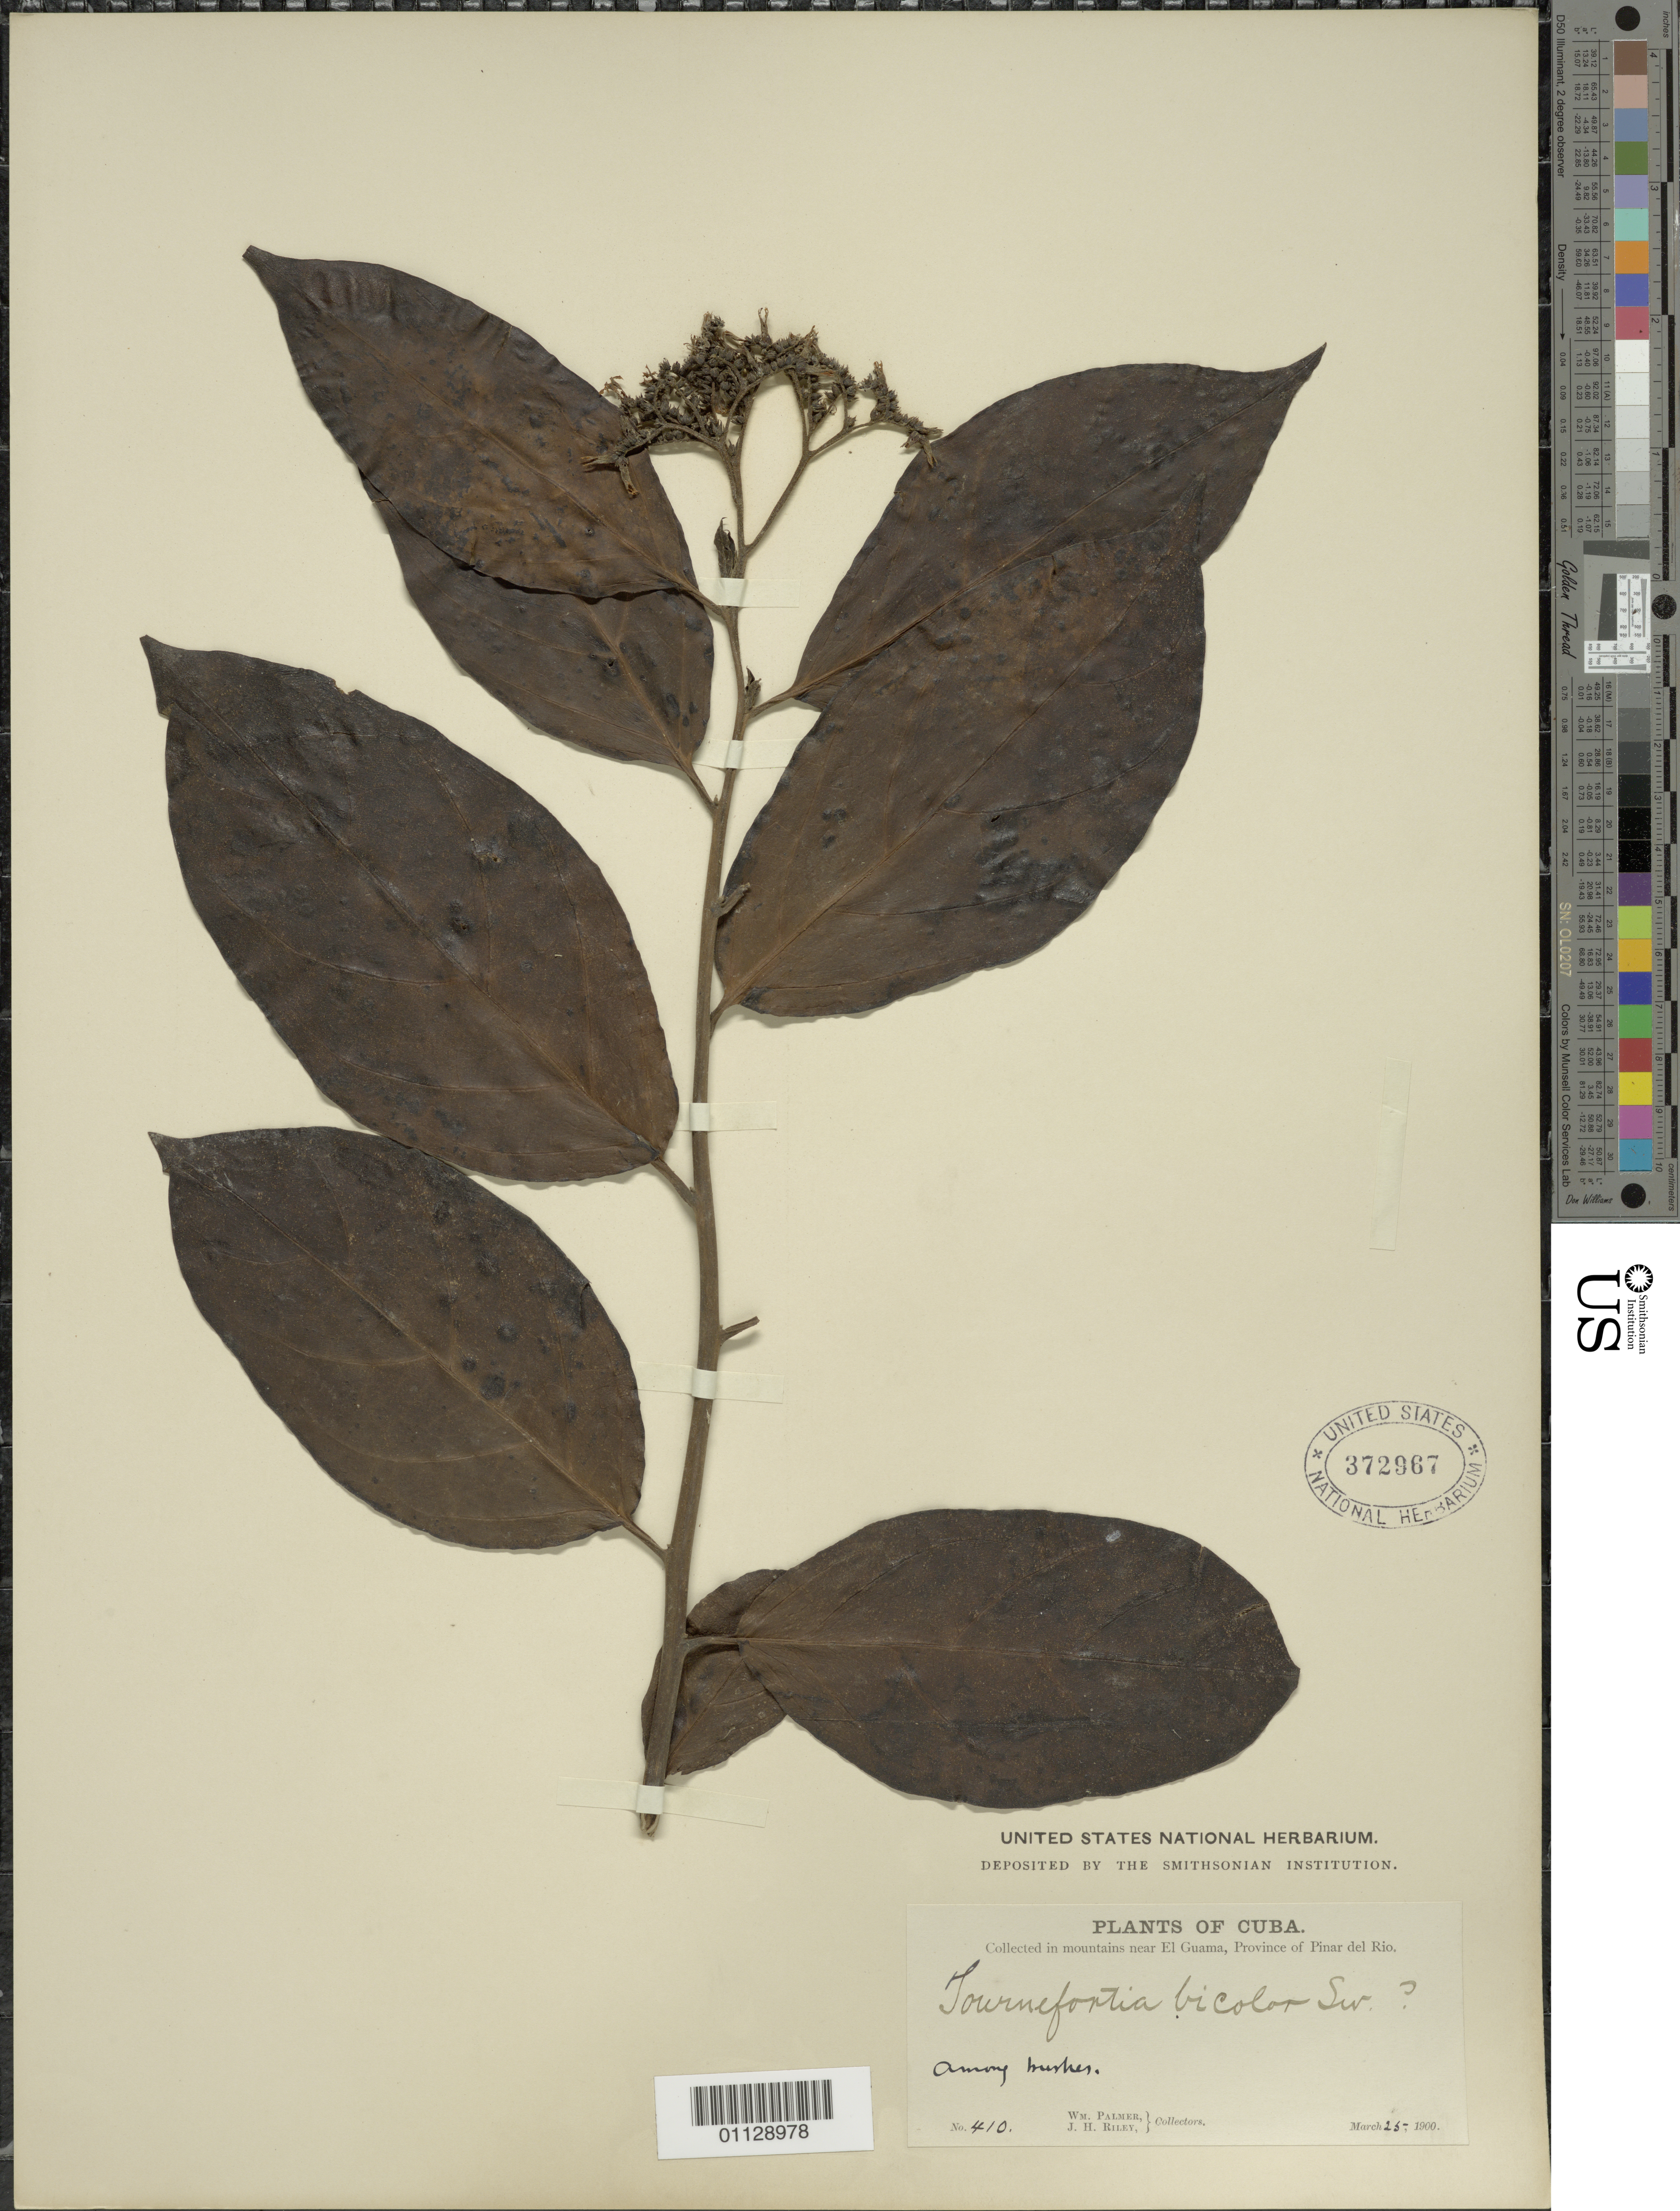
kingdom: Plantae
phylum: Tracheophyta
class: Magnoliopsida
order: Boraginales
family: Heliotropiaceae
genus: Tournefortia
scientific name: Tournefortia bicolor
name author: Sw.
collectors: W. Palmer & J. H. Riley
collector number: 410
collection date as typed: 25 Mar 1900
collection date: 1900-03-25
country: Cuba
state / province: Pinar del Rio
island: Cuba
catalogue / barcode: US 372967